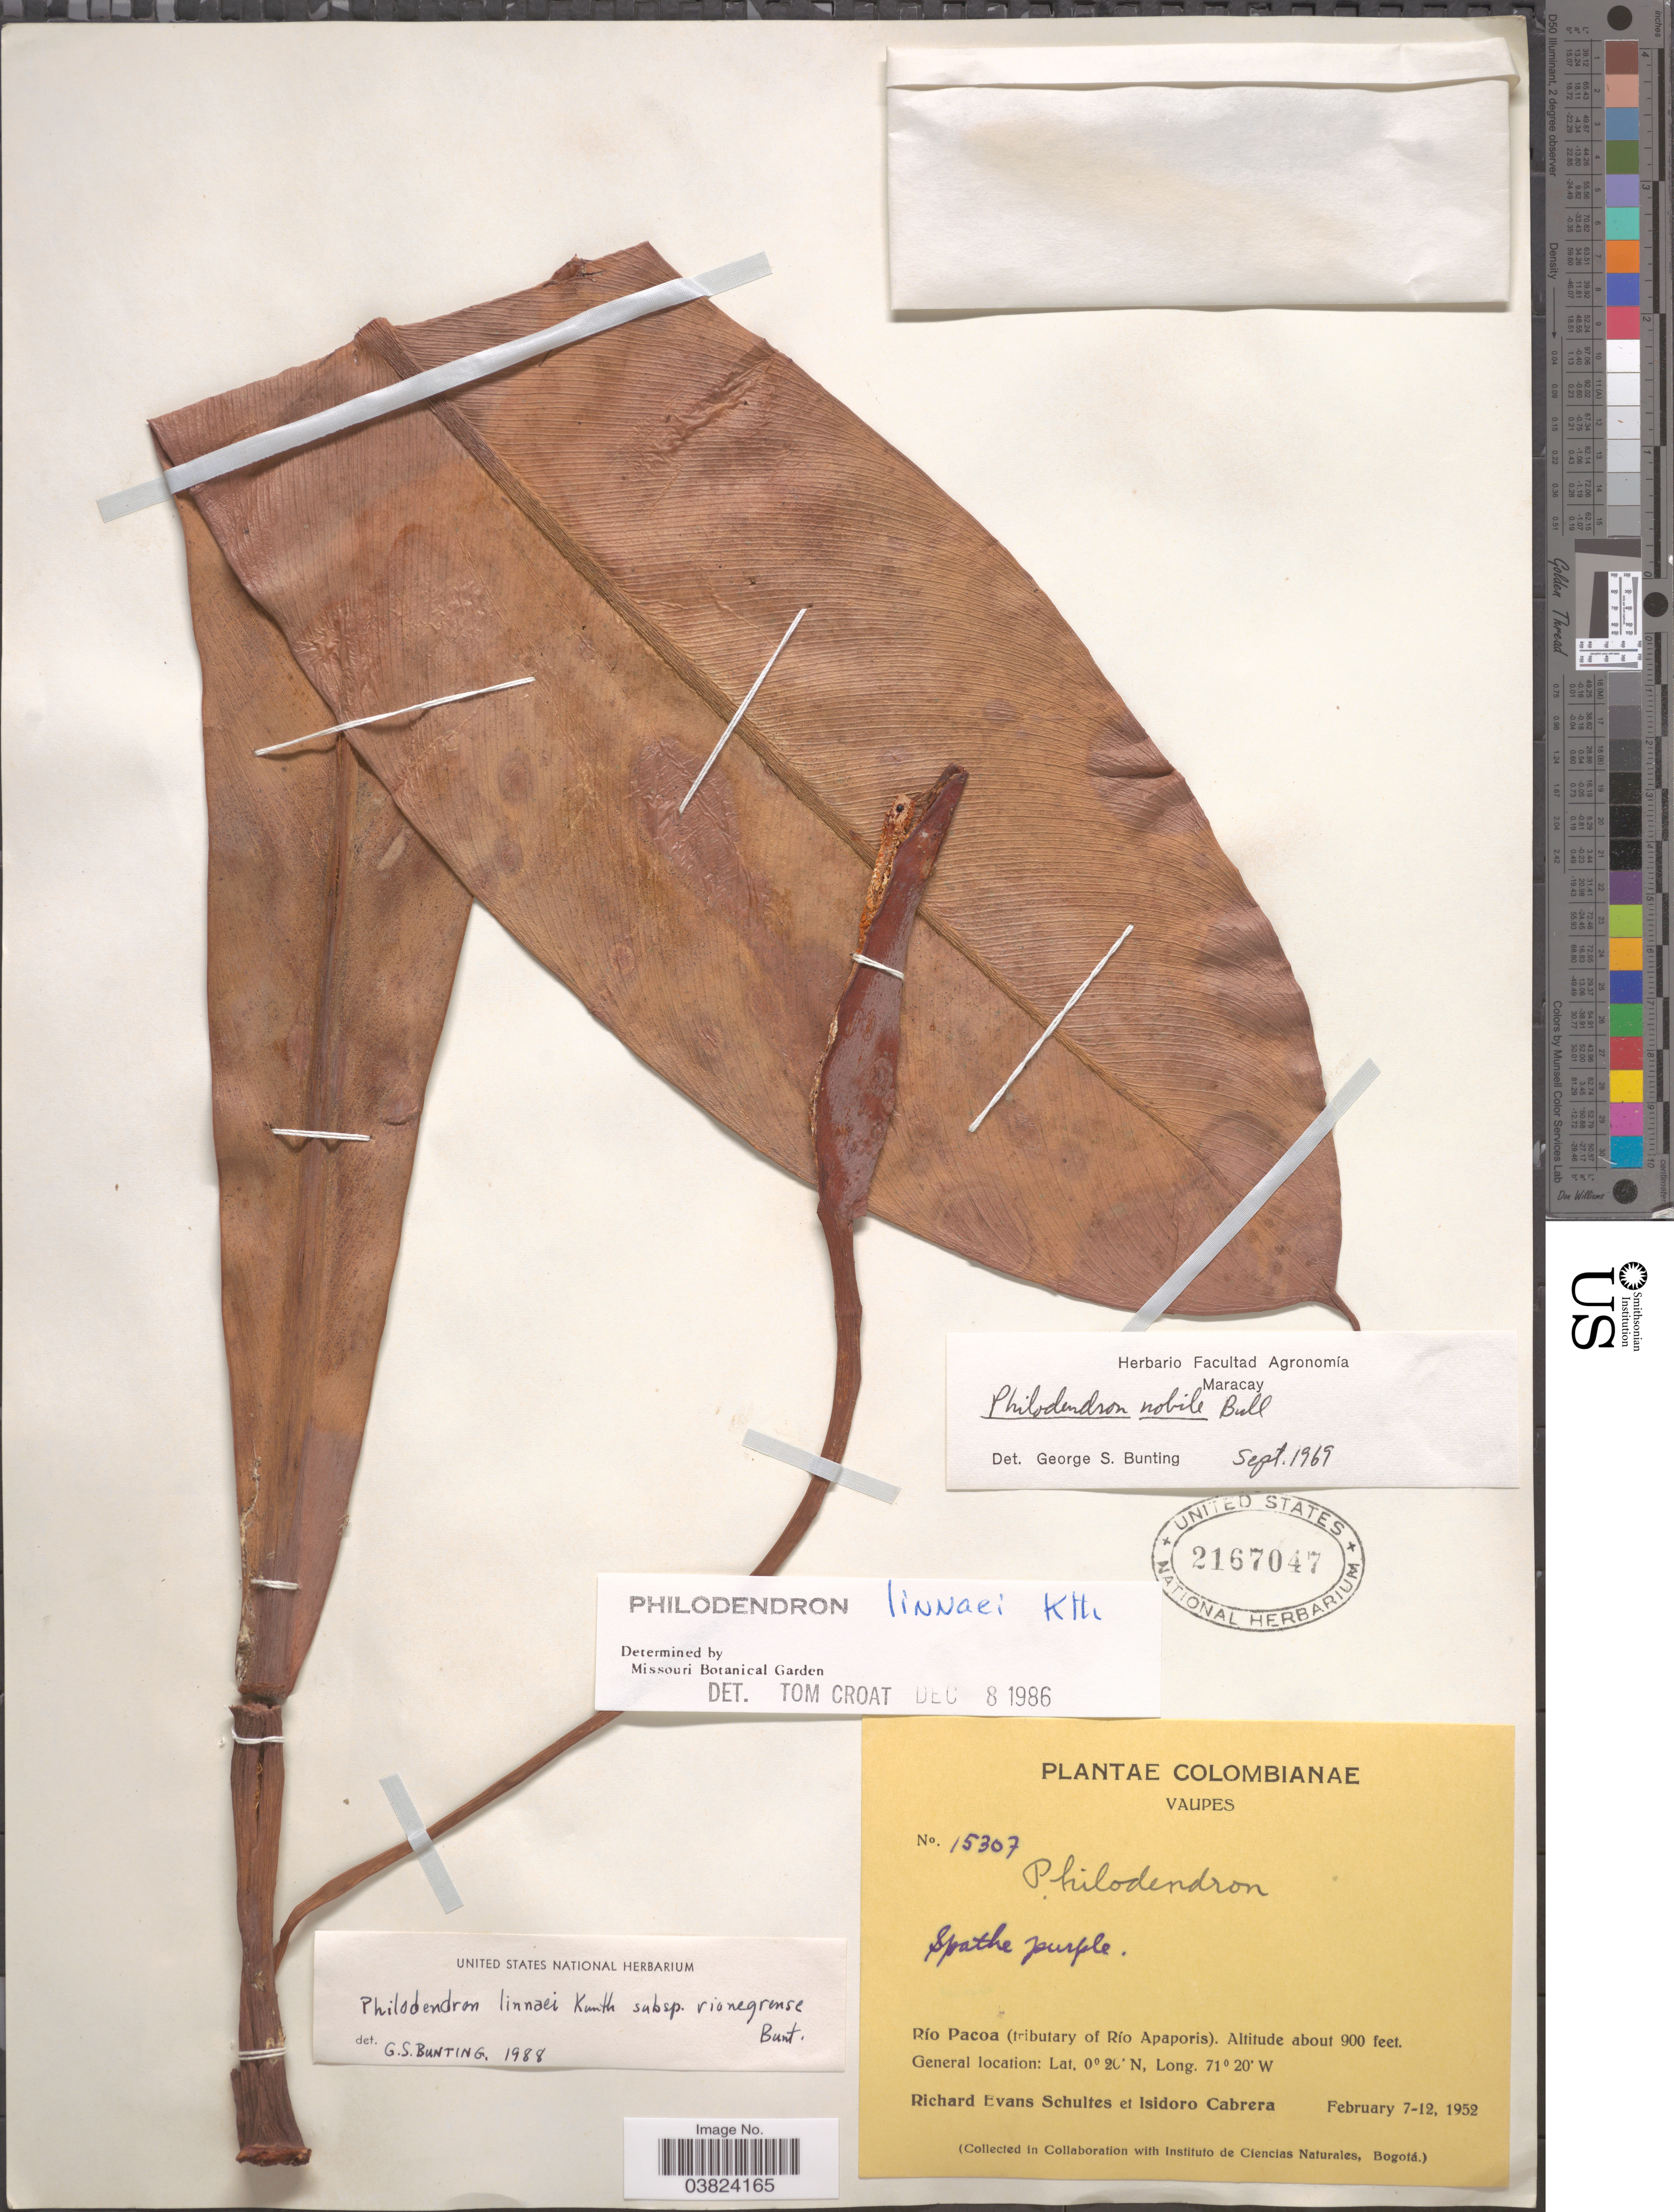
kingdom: Plantae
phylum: Tracheophyta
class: Liliopsida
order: Alismatales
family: Araceae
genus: Philodendron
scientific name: Philodendron linnaei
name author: Kunth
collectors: R. E. Schultes & I. Cabrera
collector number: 15307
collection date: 1952-02-07/1952-02-12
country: Colombia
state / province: Vaupés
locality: Río Pacoa (tributary of Río Apaporis).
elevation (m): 274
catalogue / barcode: US 2167047